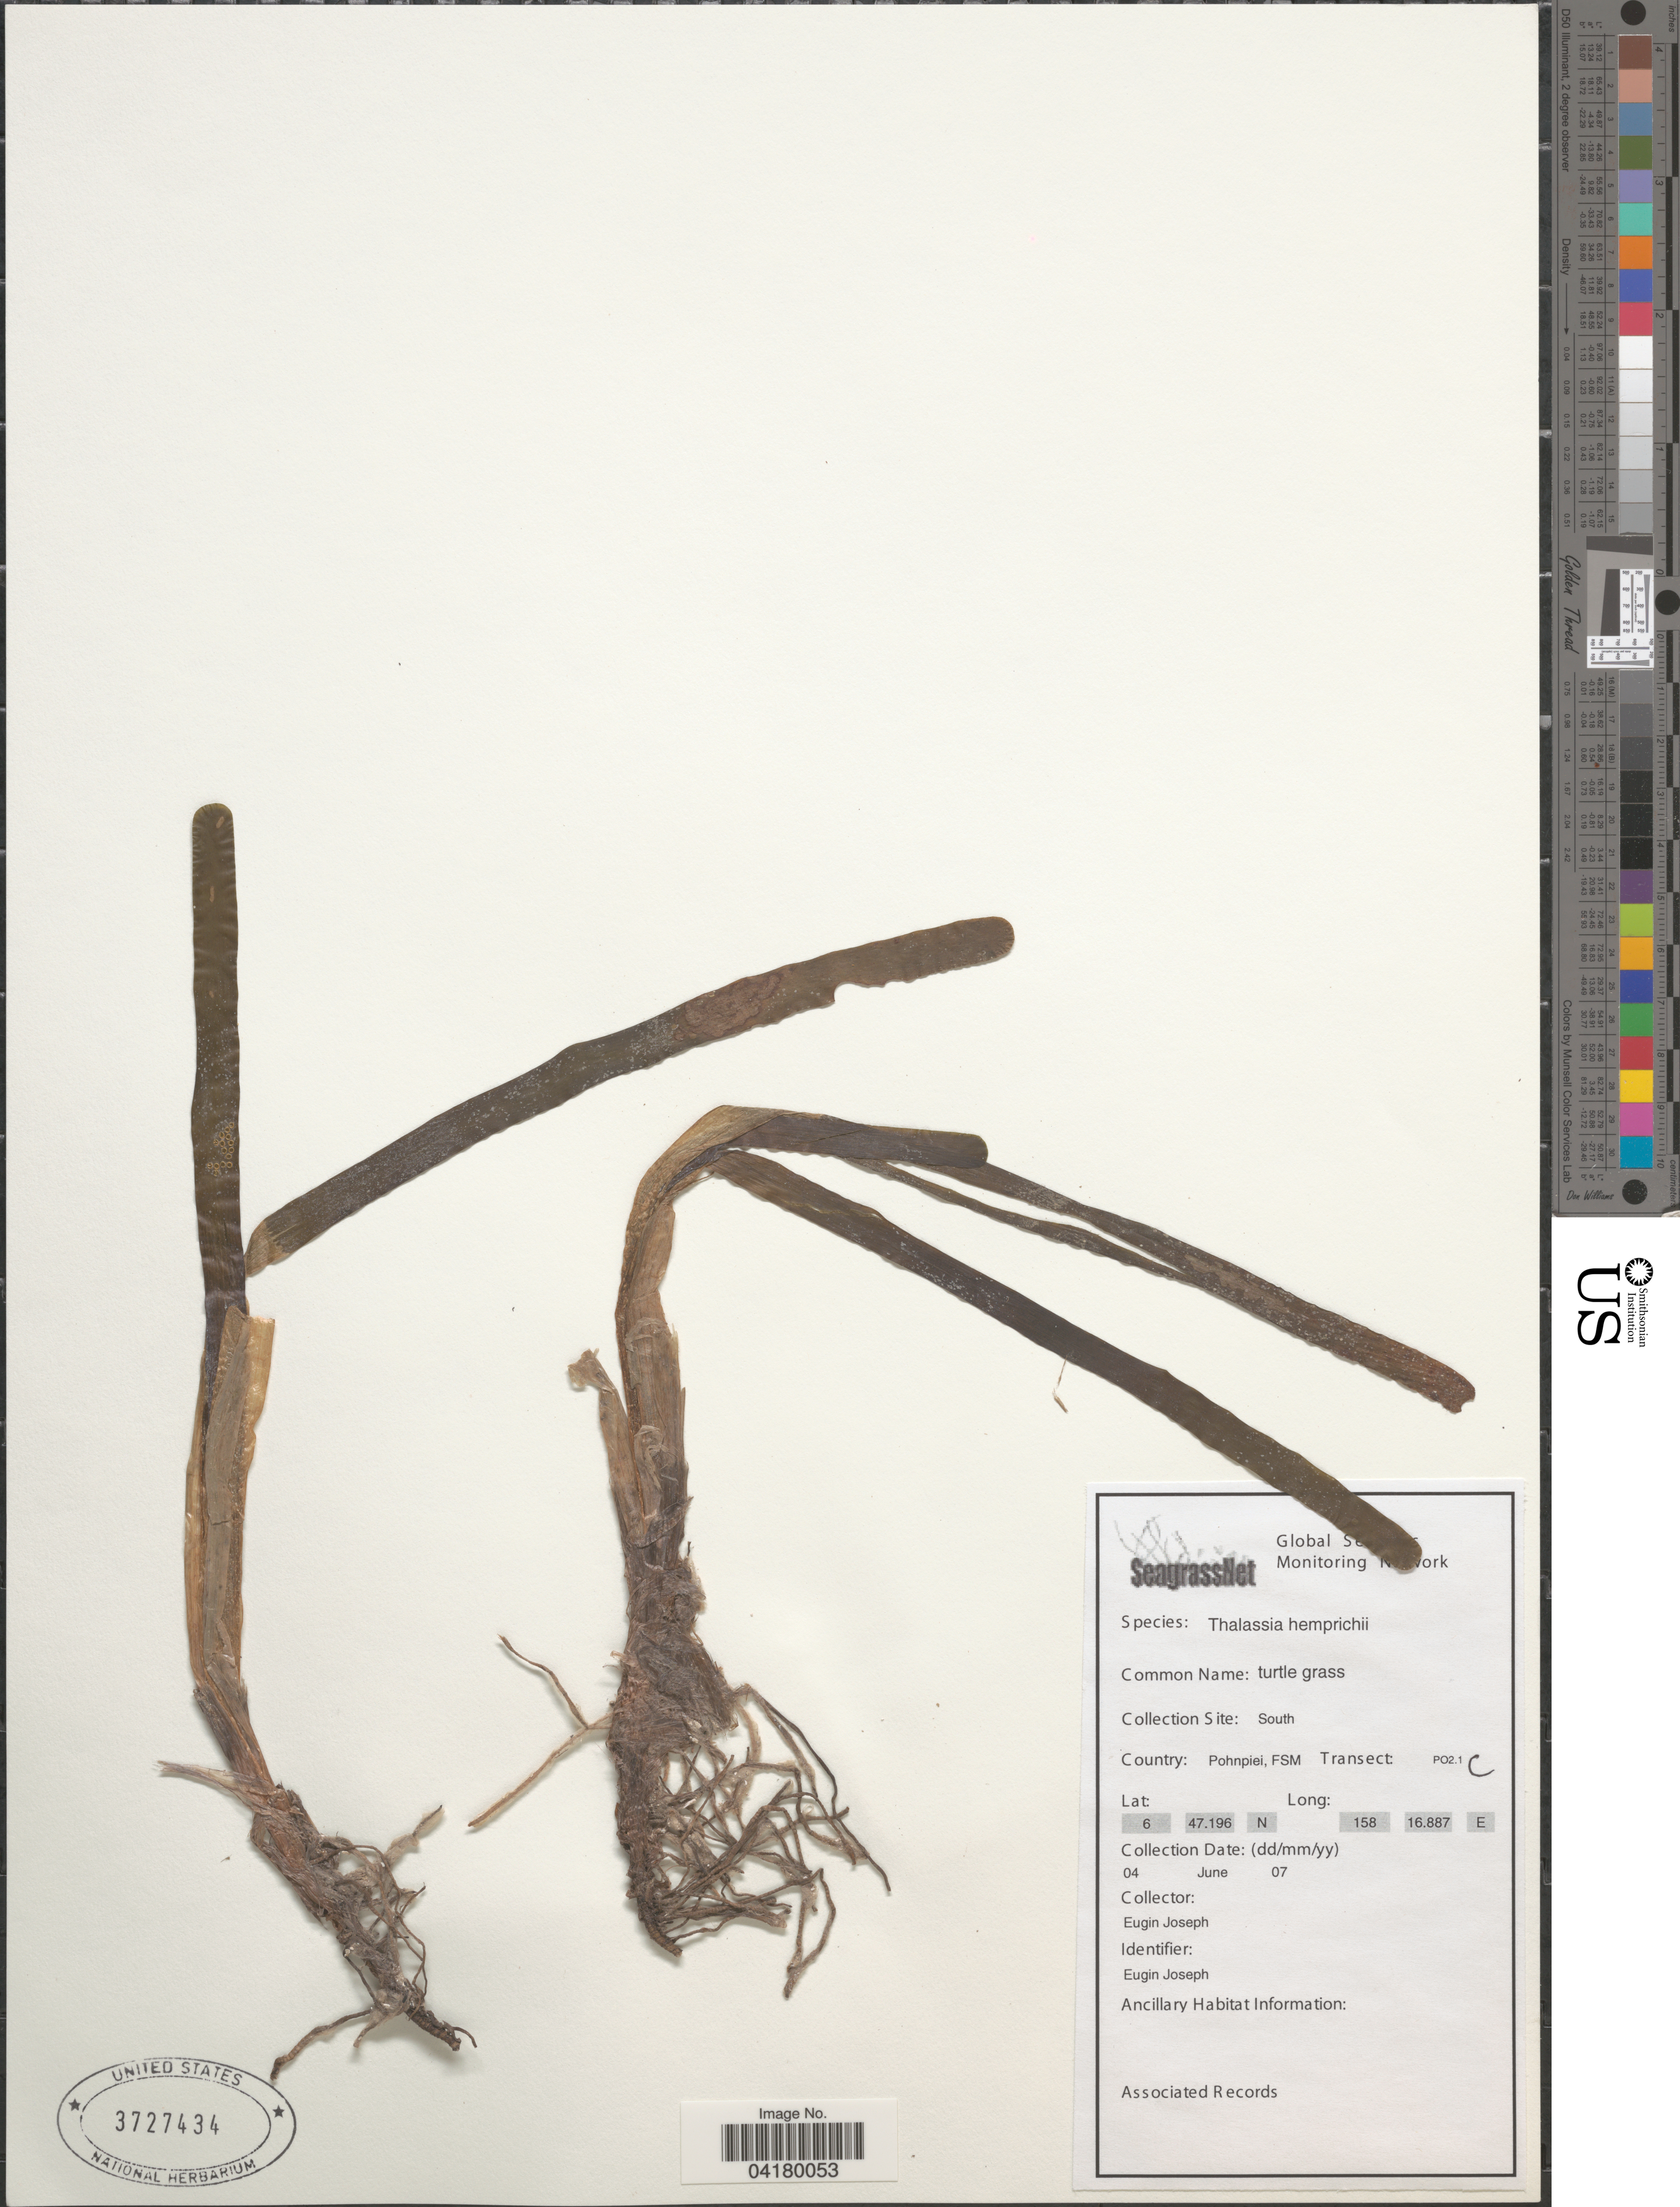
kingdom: Plantae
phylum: Tracheophyta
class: Liliopsida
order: Alismatales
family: Hydrocharitaceae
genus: Thalassia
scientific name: Thalassia hemprichii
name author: Asch.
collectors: E. Joseph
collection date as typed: Transcribed d/m/y: 4/6/7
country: Micronesia, Federated States of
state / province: Pohnpei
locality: Collection Site: South. Country: Pohnpiei, FSM. Transect: PO2.1C.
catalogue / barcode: US 3727434